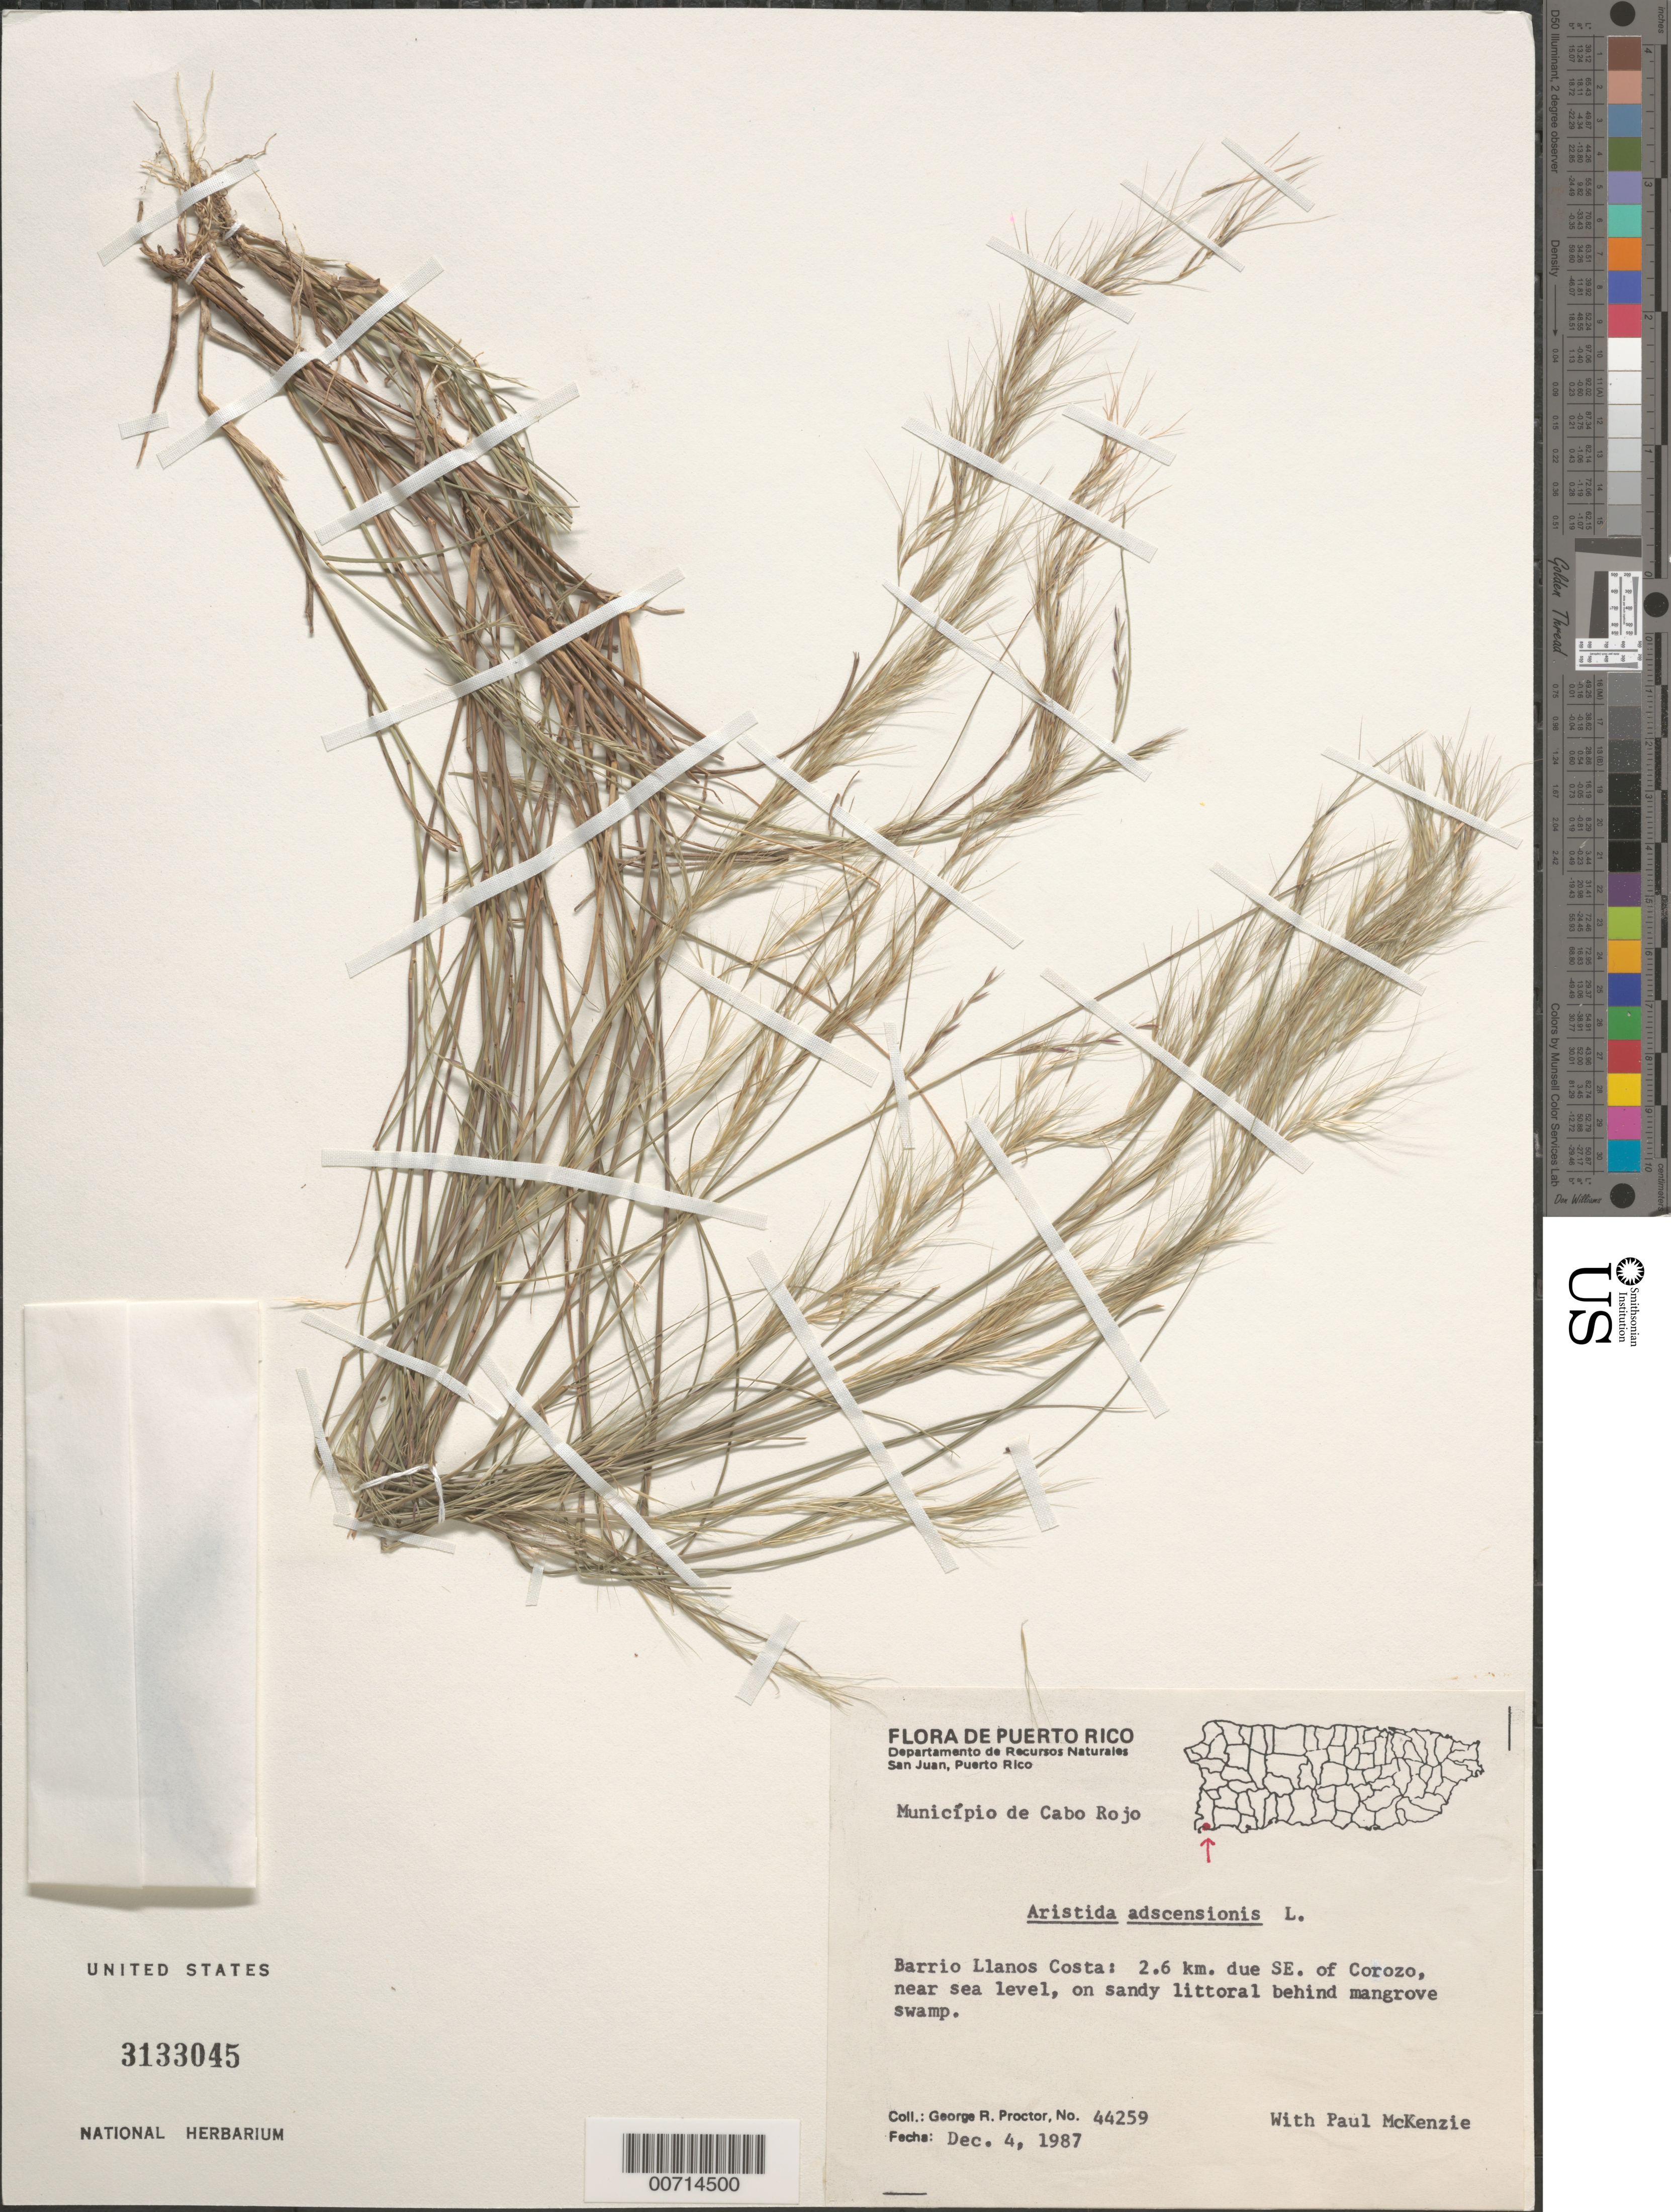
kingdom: Plantae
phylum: Tracheophyta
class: Liliopsida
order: Poales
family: Poaceae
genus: Aristida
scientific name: Aristida adscensionis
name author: L.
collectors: G. R. Proctor & P. Mckenzie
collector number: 44259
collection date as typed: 04 Dec 1987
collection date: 1987-12-04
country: Puerto Rico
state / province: Cabo Rojo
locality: Mun. Cabo Rojo: Barrio Llanos Costa, 2.6 km due SE of Corozo, near sea level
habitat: On sandy littoral behind mangrove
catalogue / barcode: US 3133045